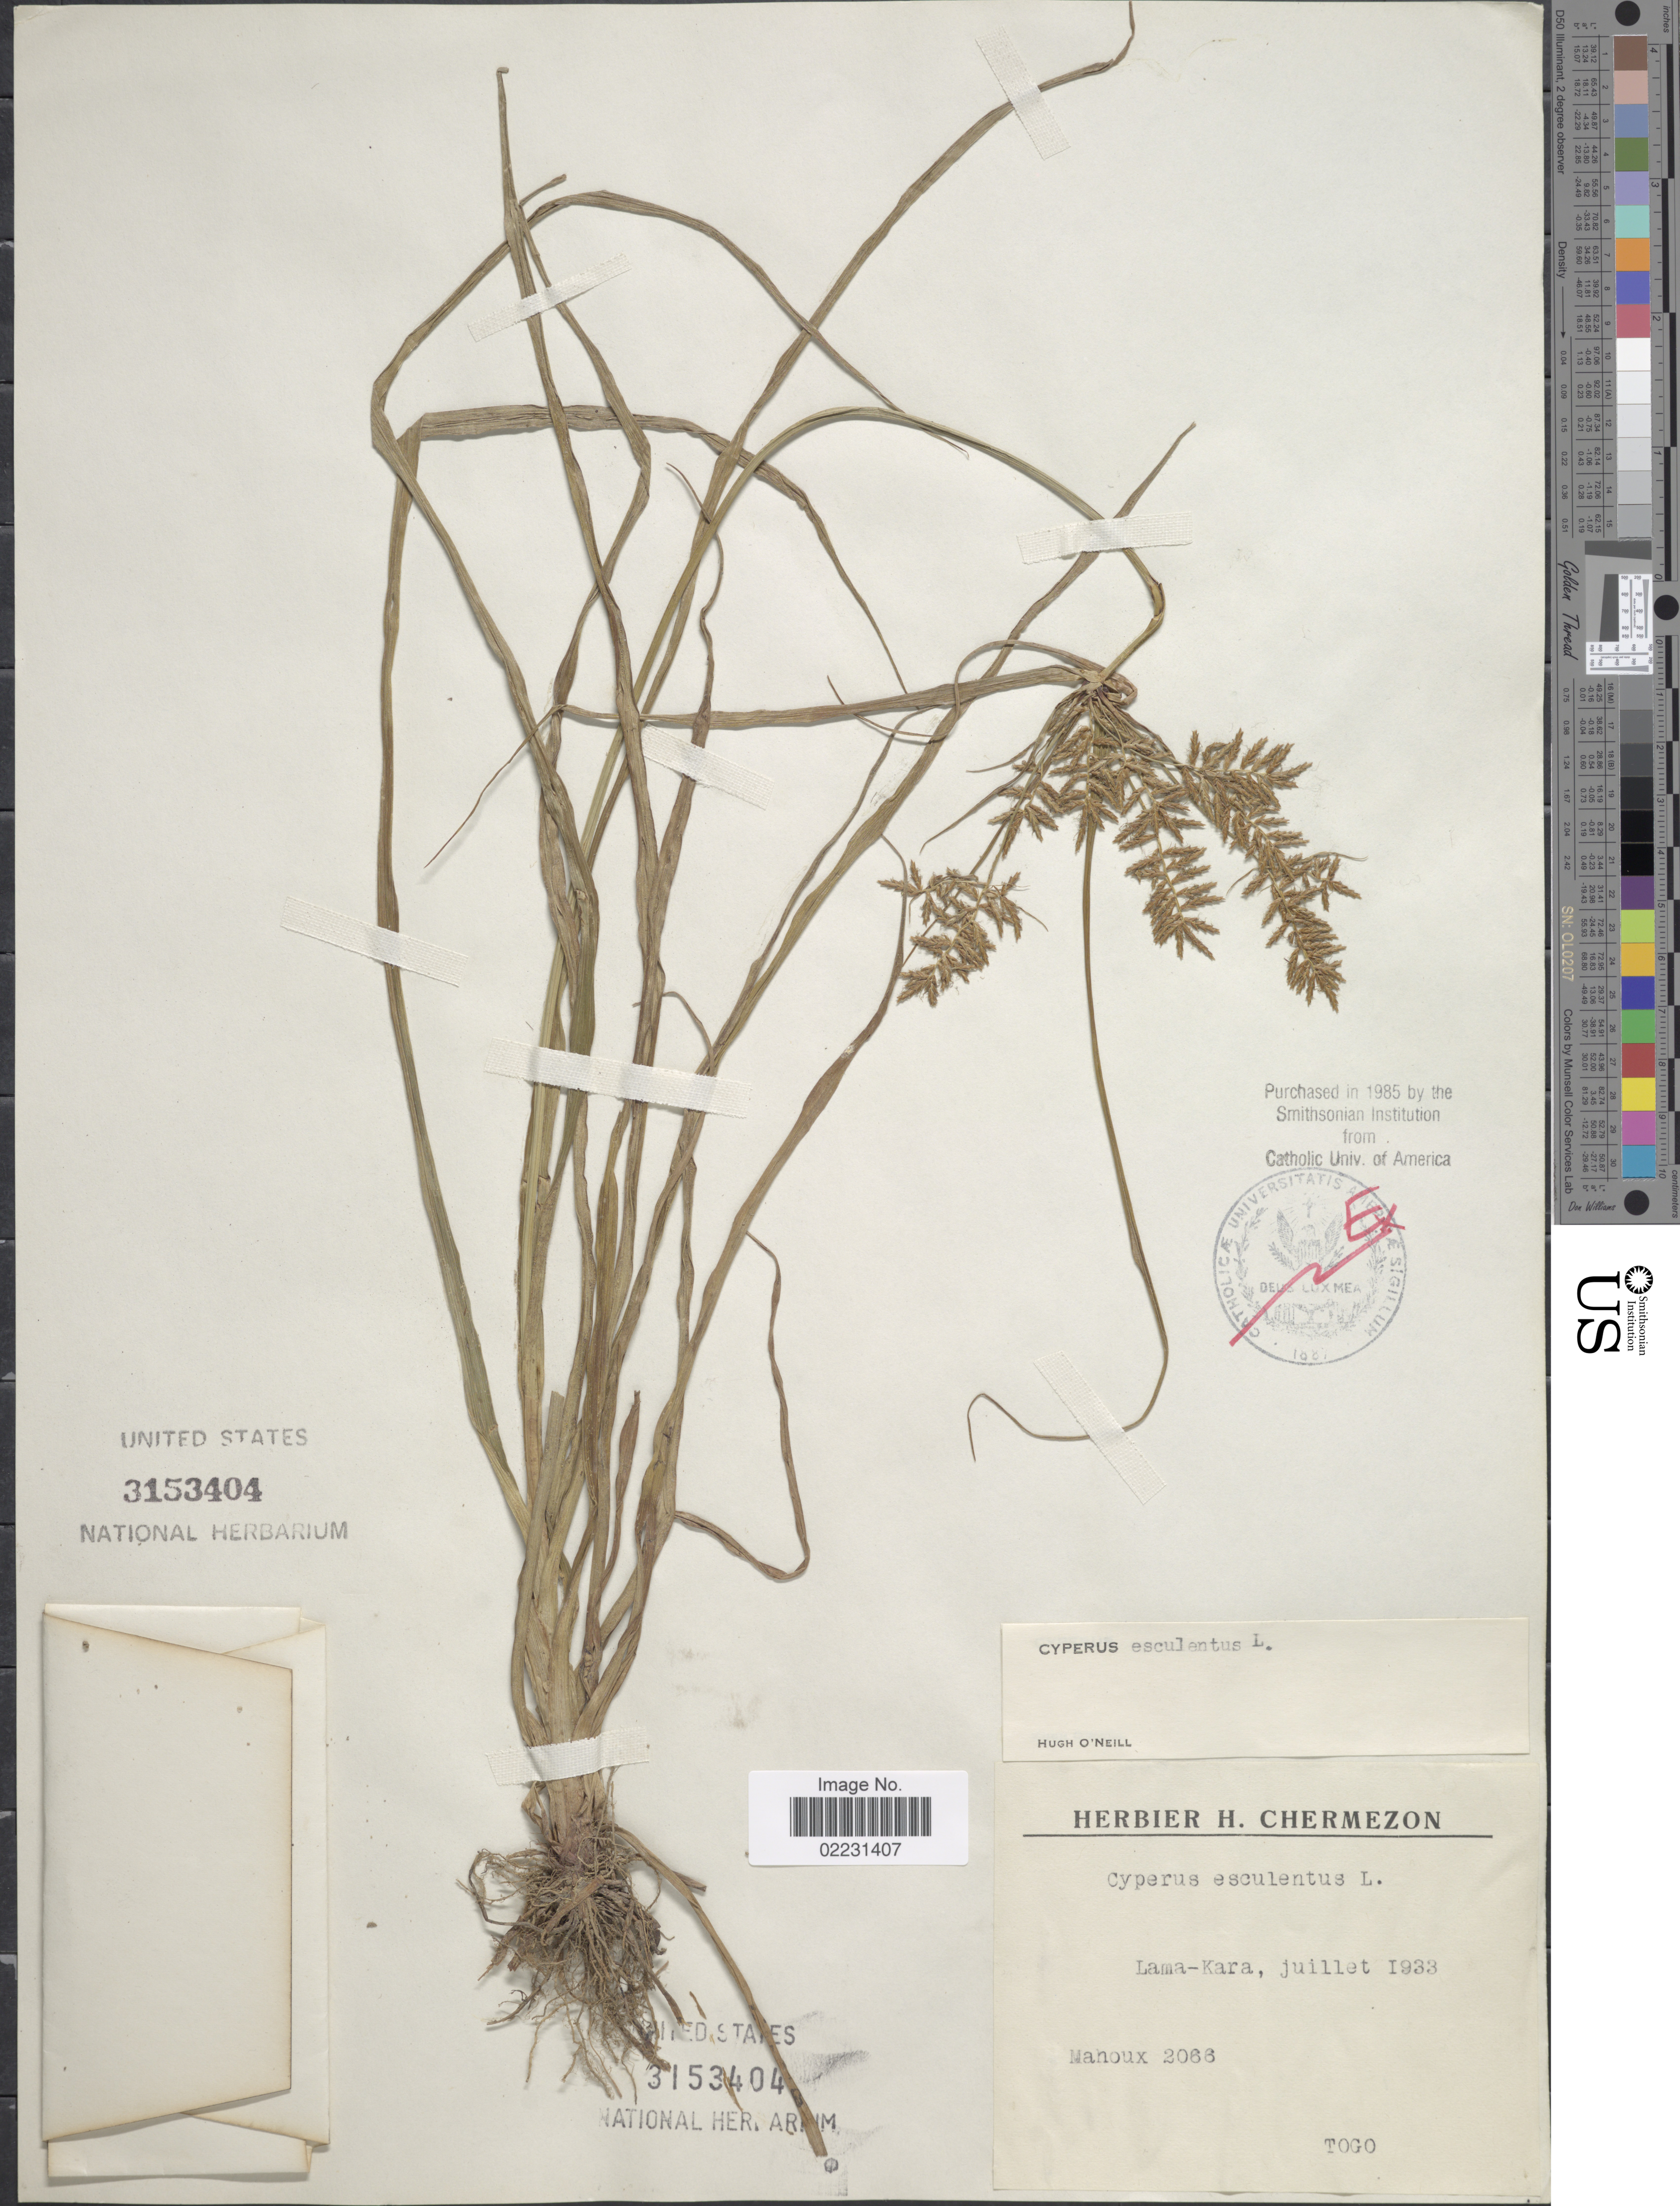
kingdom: Plantae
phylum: Tracheophyta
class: Liliopsida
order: Poales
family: Cyperaceae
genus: Cyperus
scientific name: Cyperus esculentus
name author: L.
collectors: P. Mahoux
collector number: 2066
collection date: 1933-07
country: Togo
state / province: Kara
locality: Lama-Kara.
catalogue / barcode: US 3153404